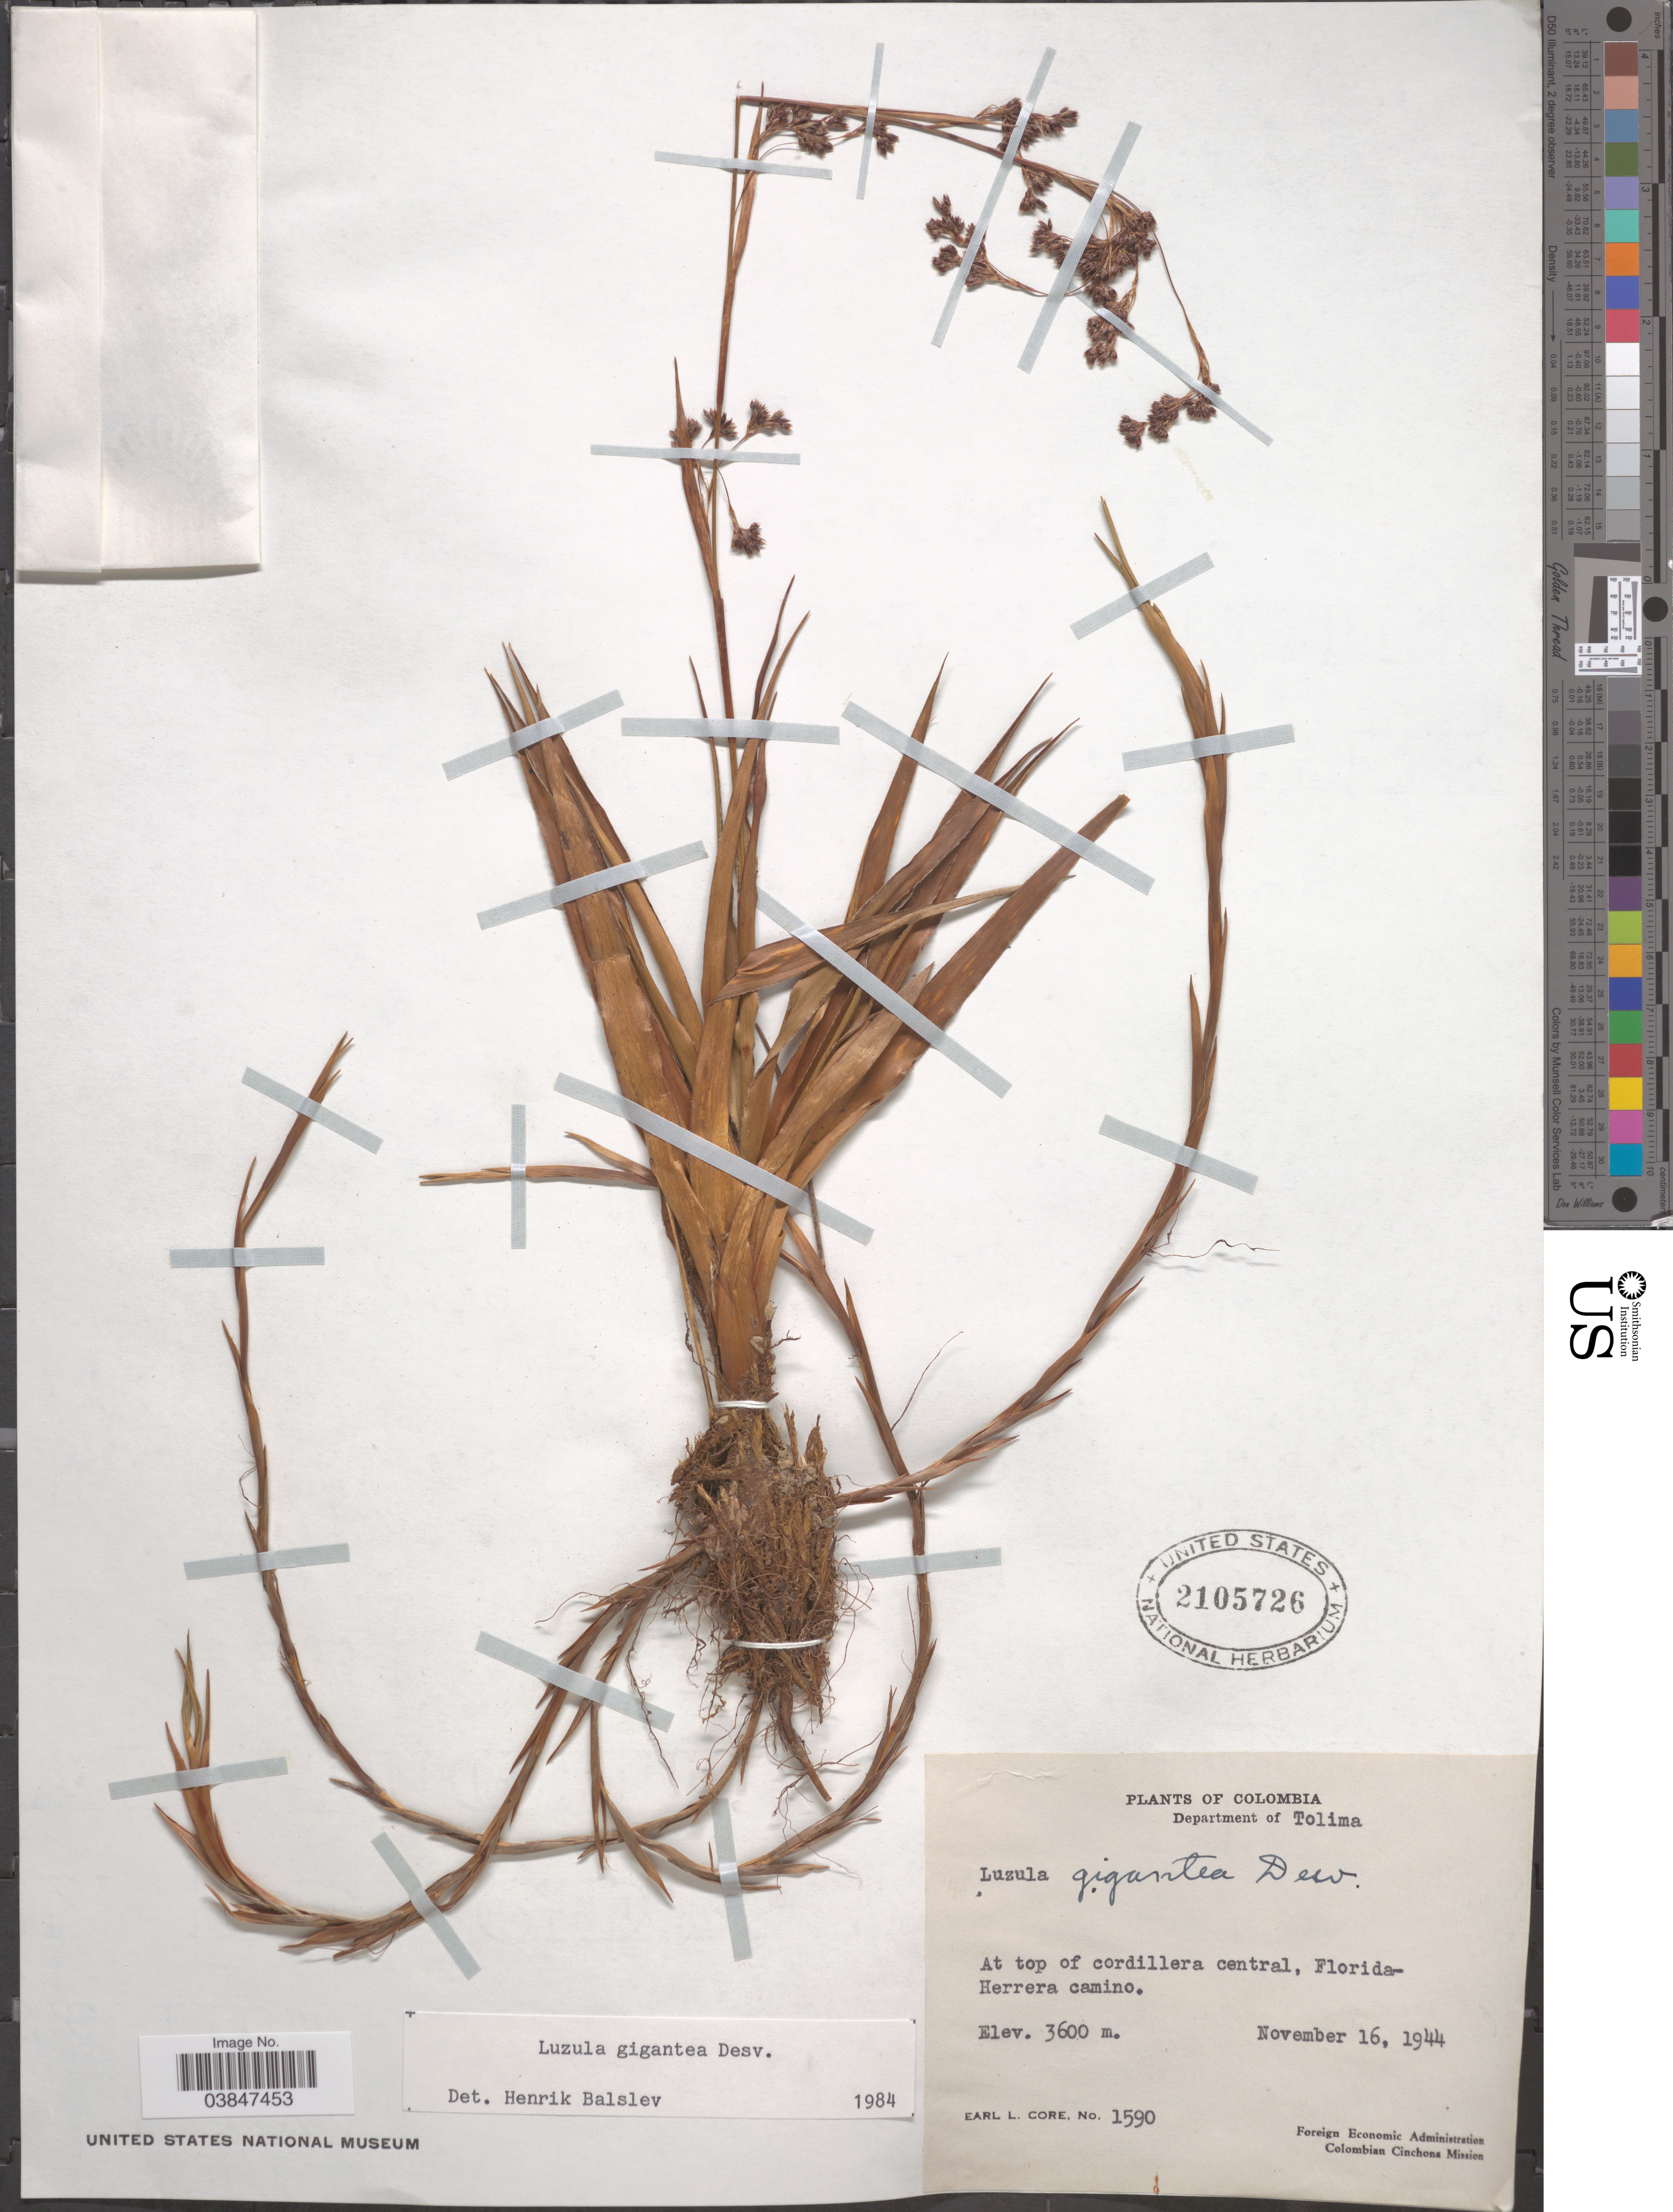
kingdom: Plantae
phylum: Tracheophyta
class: Liliopsida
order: Poales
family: Juncaceae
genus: Luzula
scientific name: Luzula gigantea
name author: Desv.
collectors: E. L. Core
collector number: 1590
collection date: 1944-11-16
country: Colombia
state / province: Tolima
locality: Department of Tolima. At top of cordillera central, Florida-Herrera camino.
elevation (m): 3600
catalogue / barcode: US 2105726